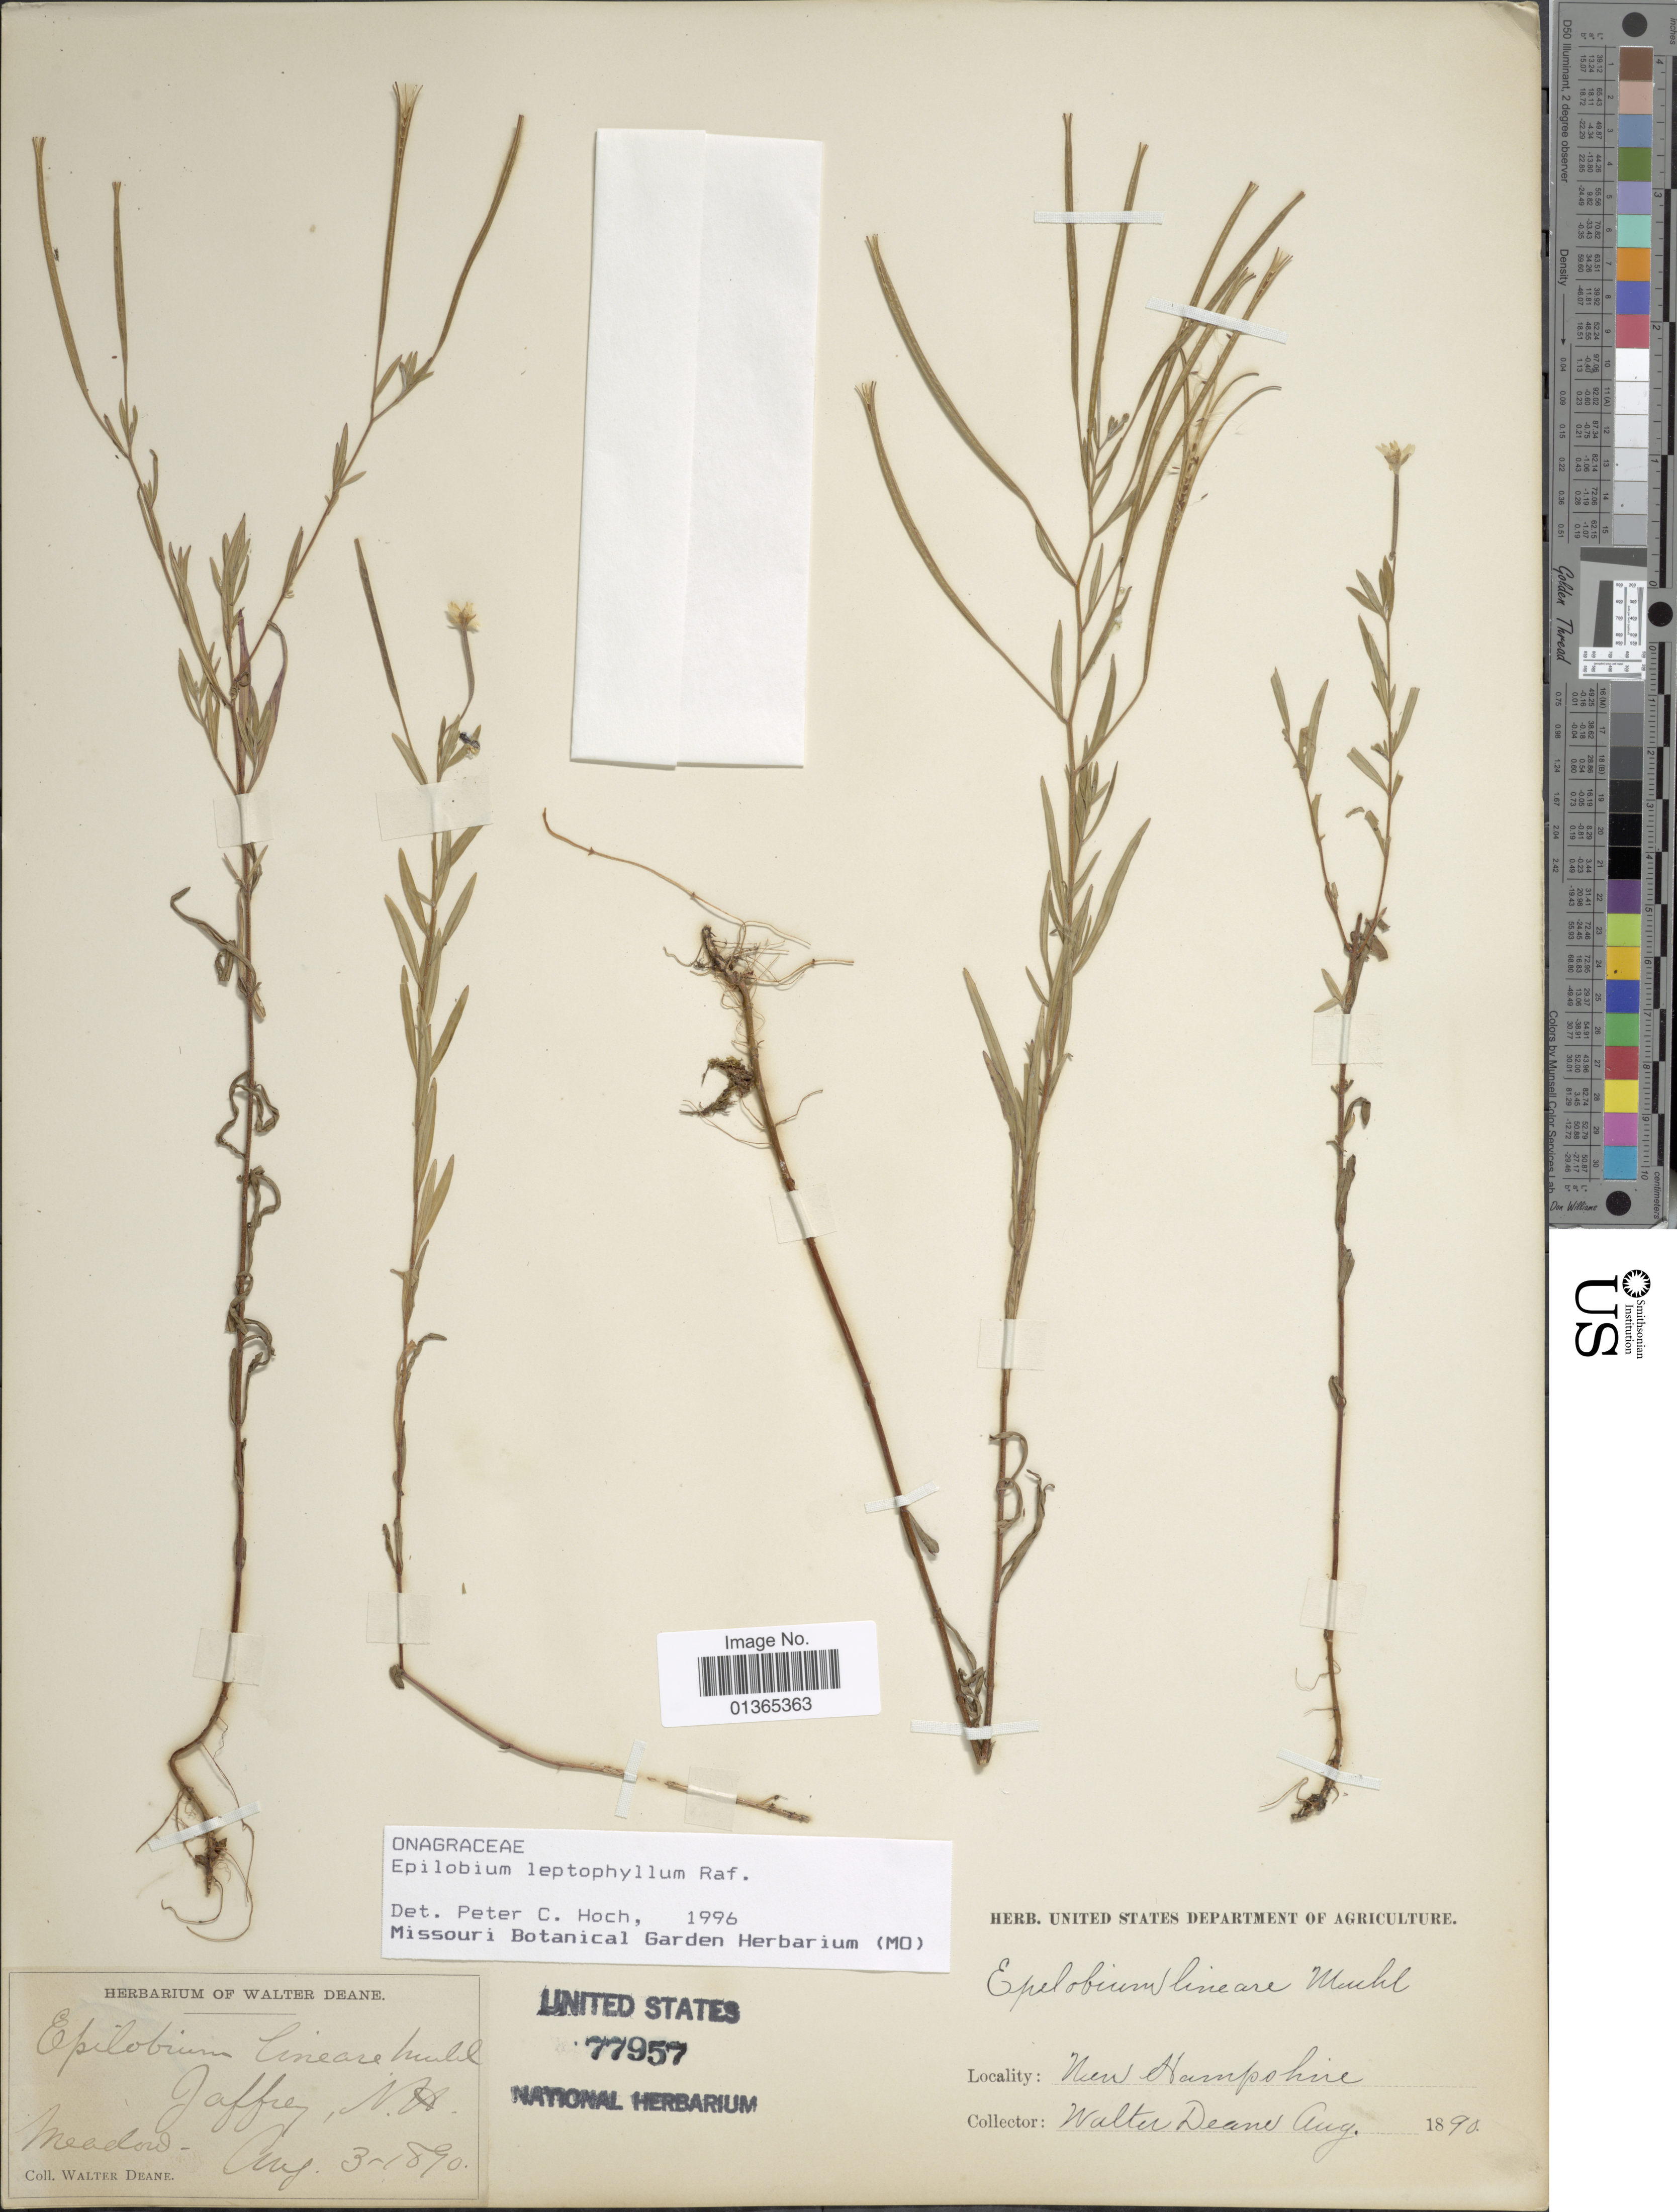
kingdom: Plantae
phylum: Tracheophyta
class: Magnoliopsida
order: Myrtales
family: Onagraceae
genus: Epilobium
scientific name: Epilobium leptophyllum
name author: Raf.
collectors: W. Deane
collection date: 1890-08-03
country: United States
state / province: New Hampshire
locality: Jaffrey.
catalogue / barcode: US 77957